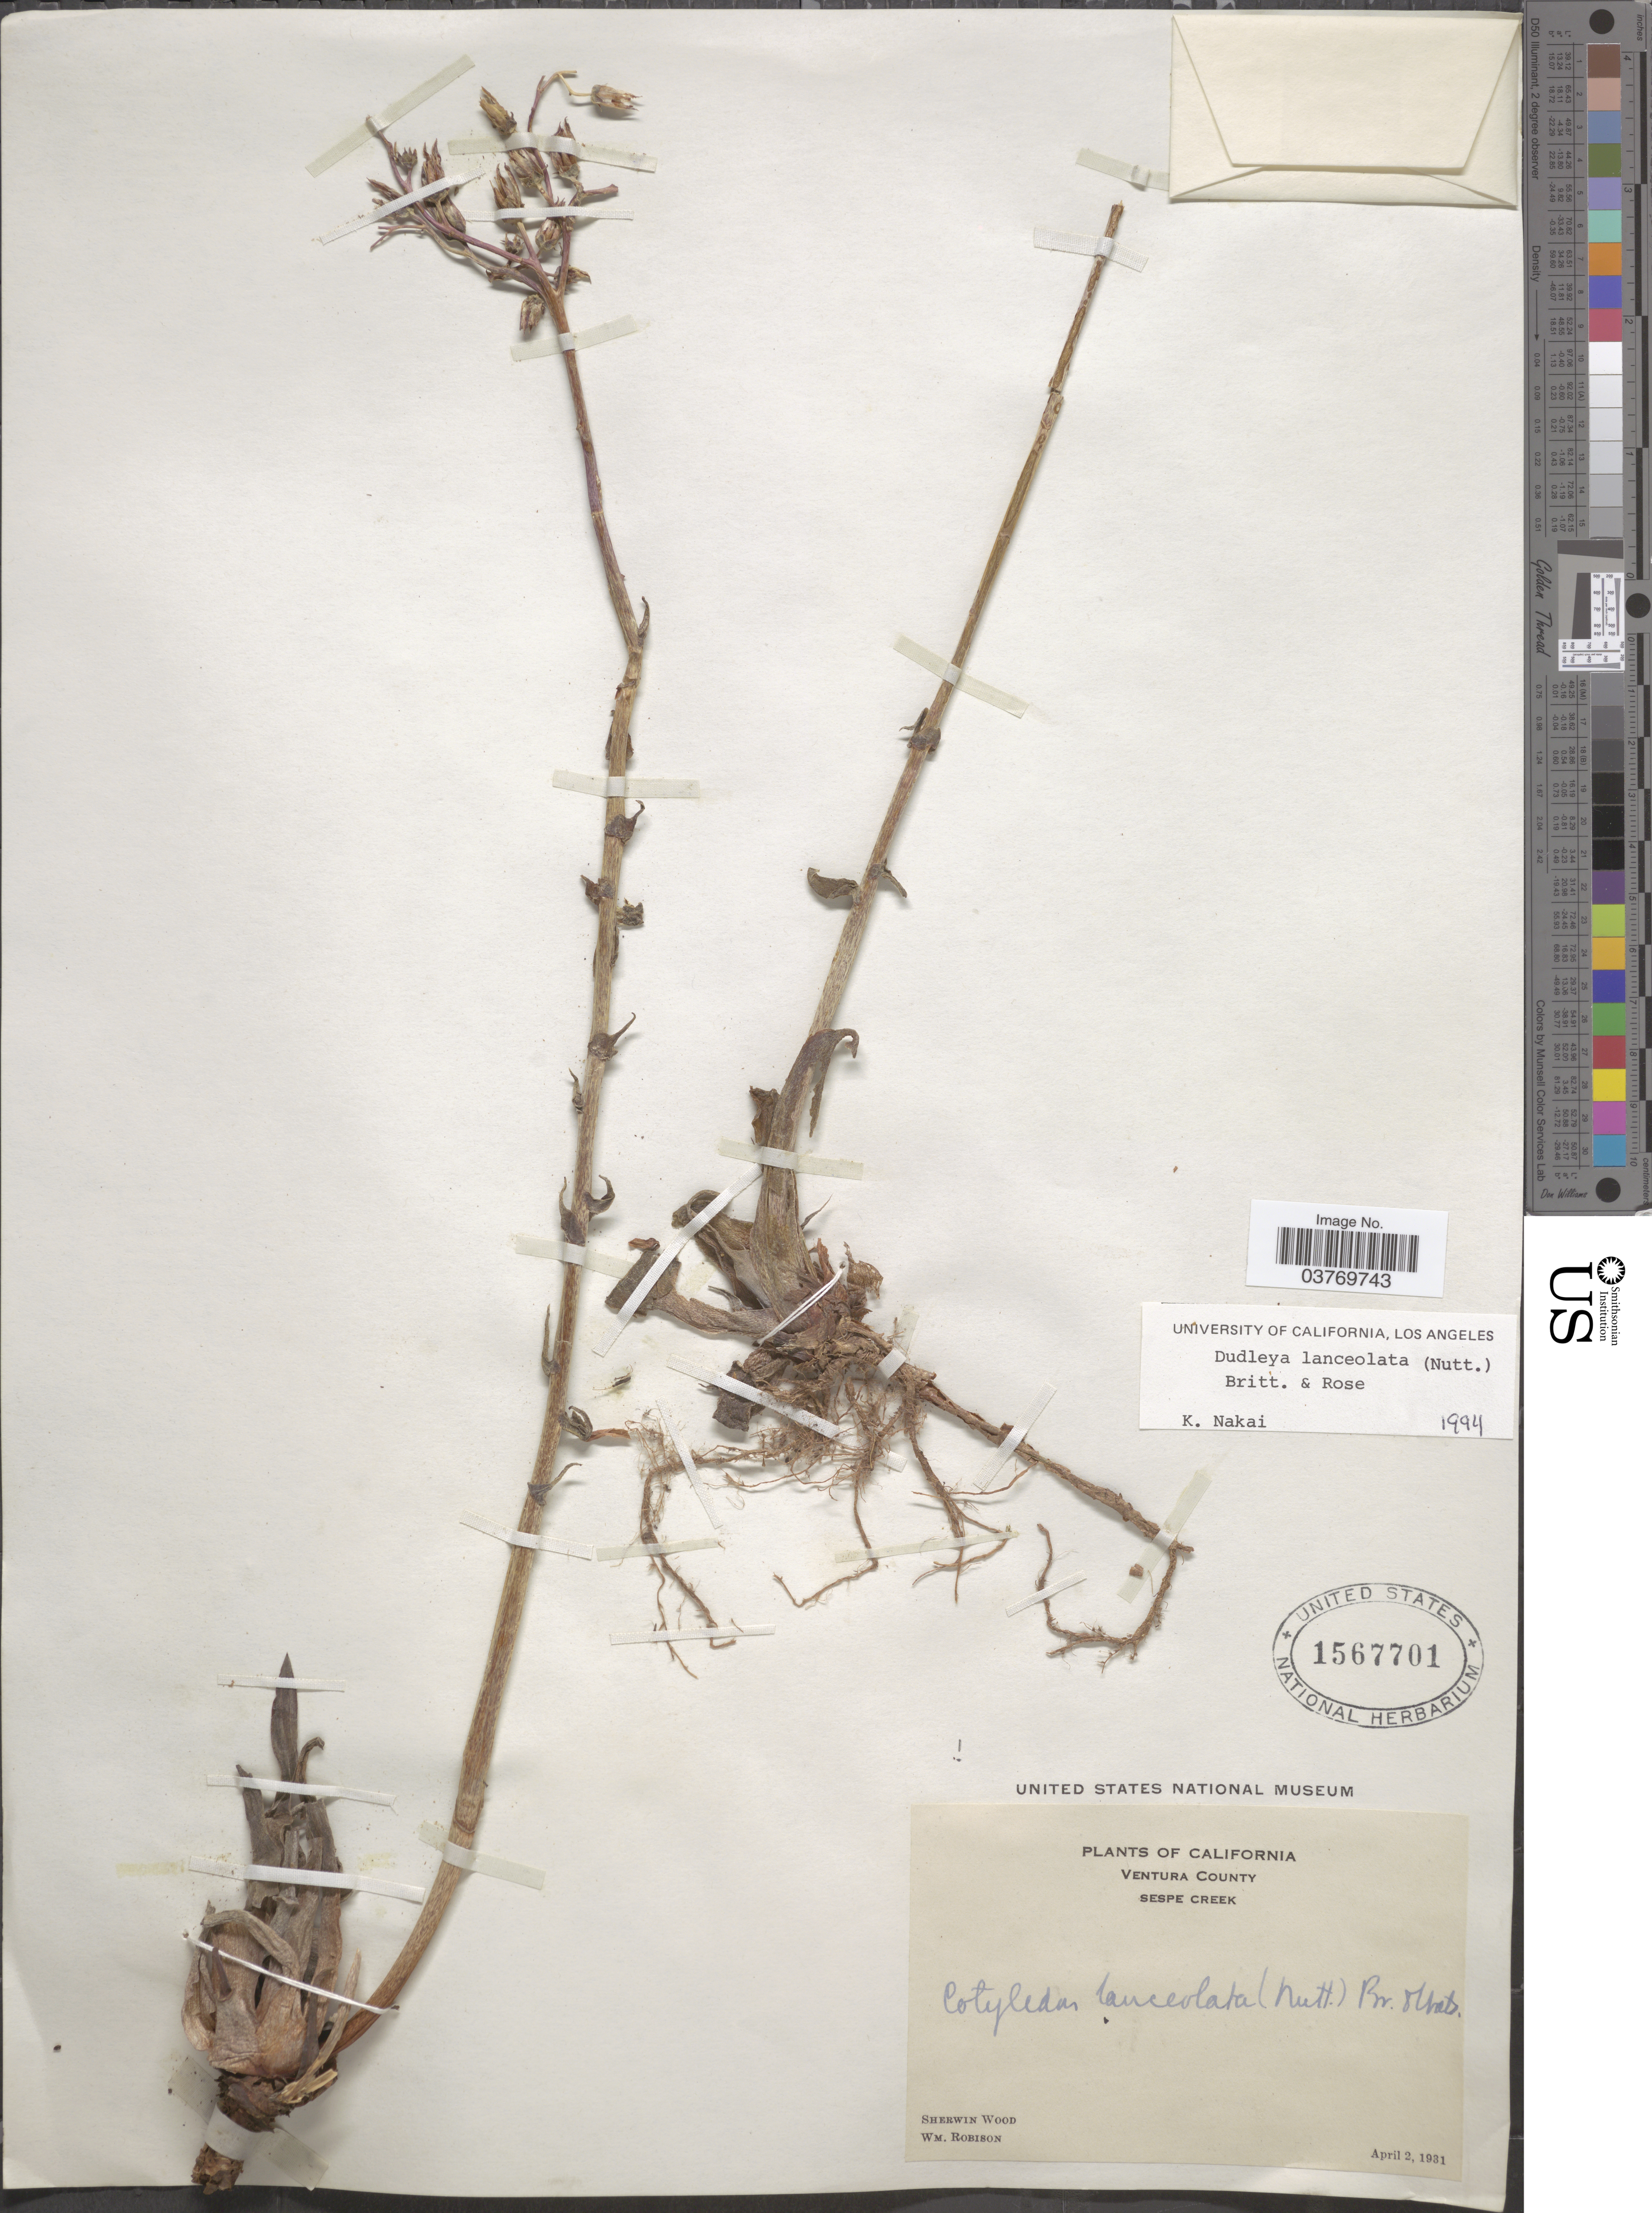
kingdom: Plantae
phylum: Tracheophyta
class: Magnoliopsida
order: Saxifragales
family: Crassulaceae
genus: Dudleya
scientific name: Dudleya lanceolata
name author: (Nutt.) Britton & Rose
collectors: S. Wood & W. Robison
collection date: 1931-04-02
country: United States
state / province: California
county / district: Ventura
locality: Ventura County Sespe Creek.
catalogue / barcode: US 1567701